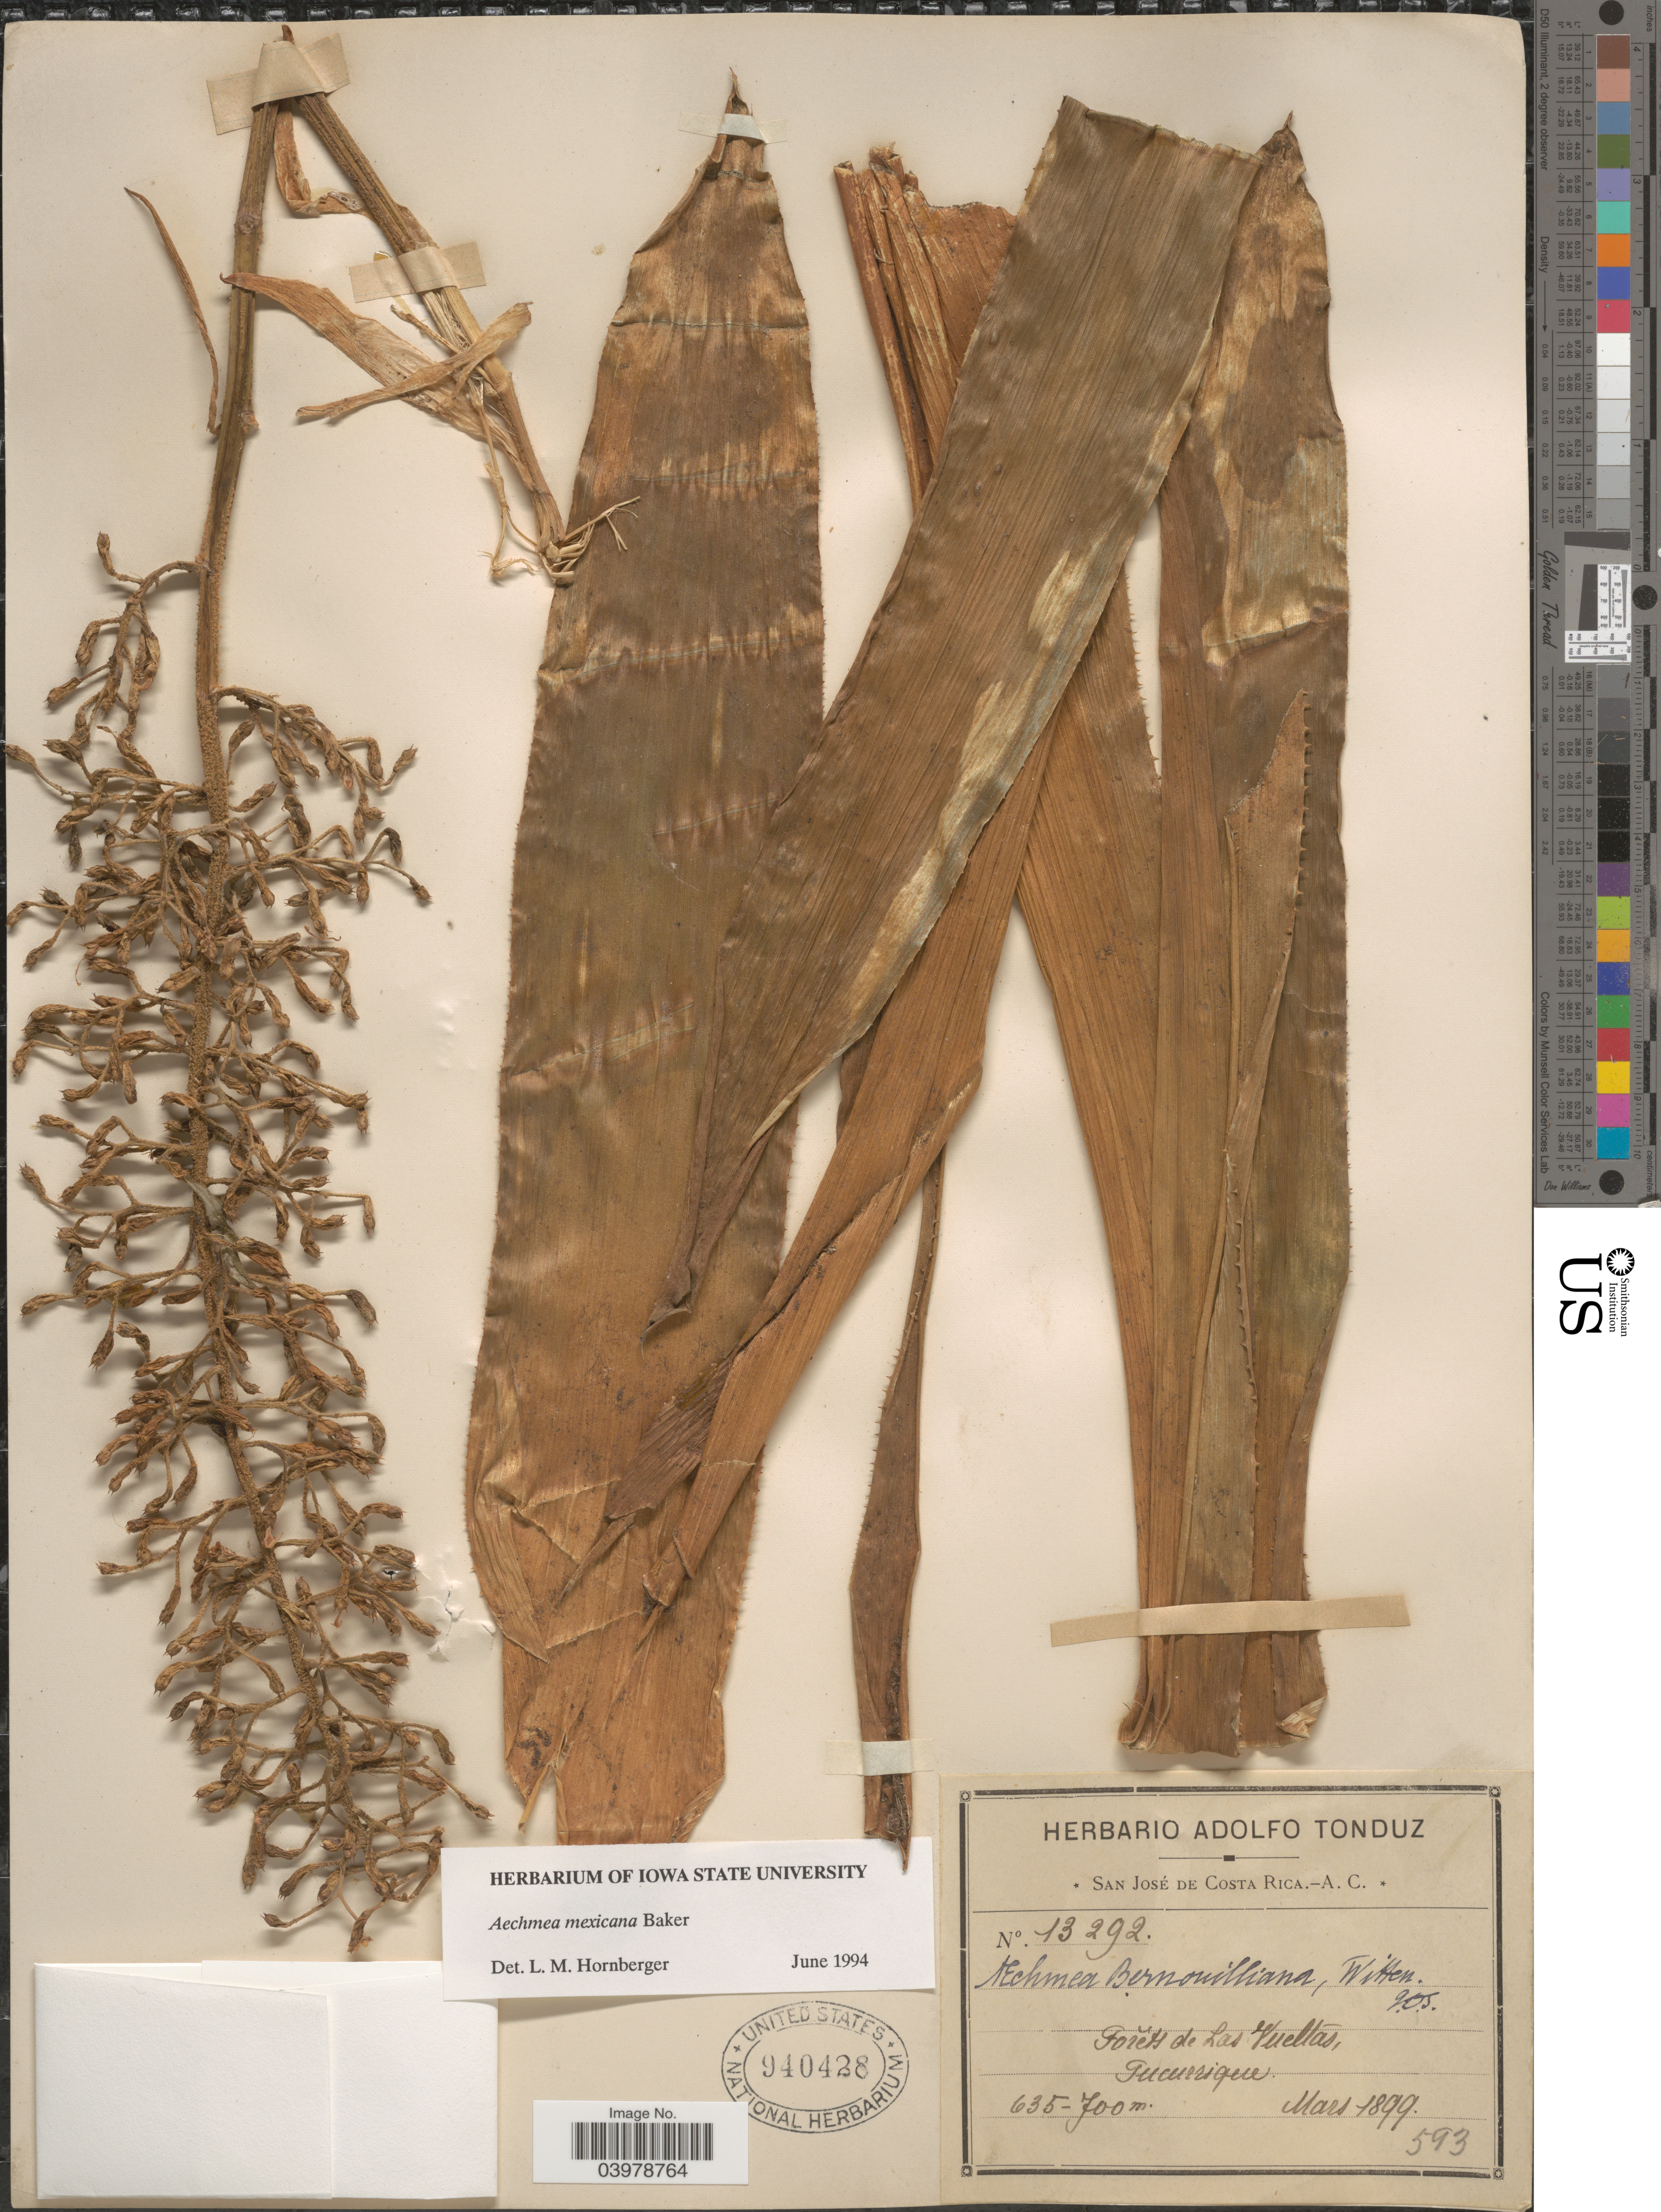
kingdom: Plantae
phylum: Tracheophyta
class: Liliopsida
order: Poales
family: Bromeliaceae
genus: Aechmea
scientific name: Aechmea mexicana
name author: Baker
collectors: ex Herb. Adolfo Tonduz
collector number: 13292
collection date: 1899-03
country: Costa Rica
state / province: San José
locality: Forĕts de Las Vueltas, Tucurrique.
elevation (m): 635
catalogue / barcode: US 940428